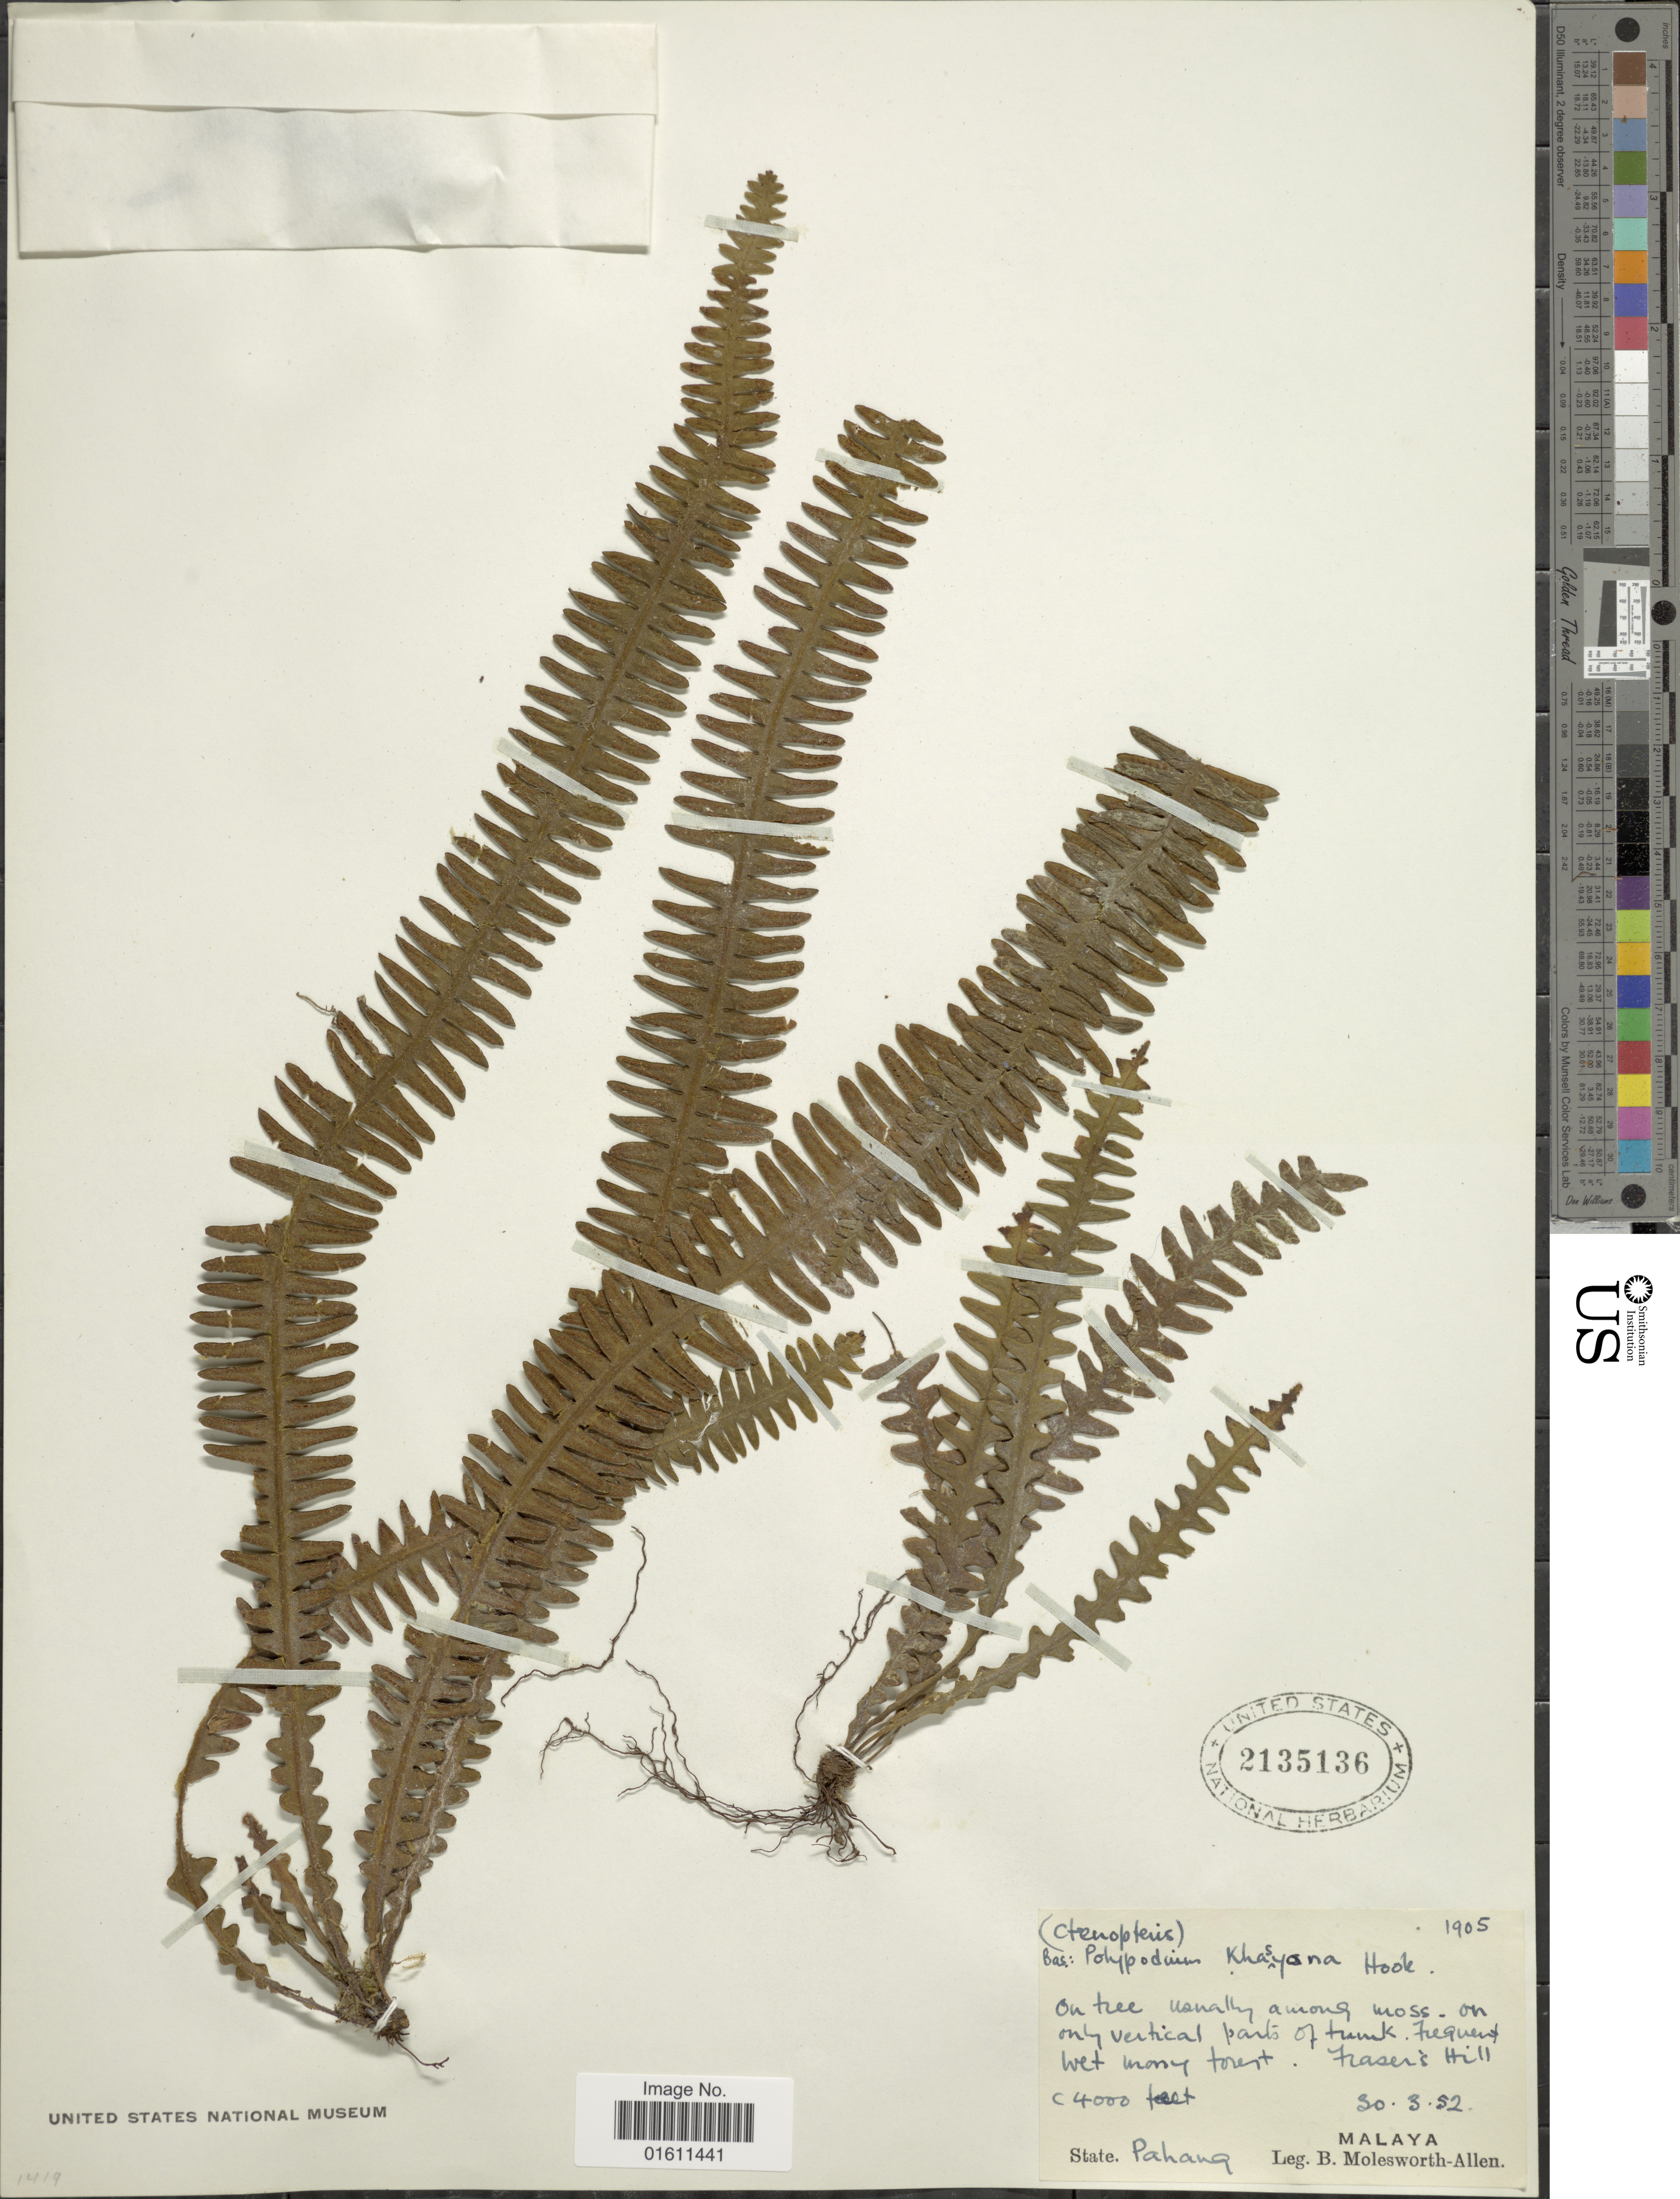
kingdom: Plantae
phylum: Tracheophyta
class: Polypodiopsida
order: Polypodiales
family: Polypodiaceae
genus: Prosaptia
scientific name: Prosaptia khasyana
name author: (Hook.) C. Chr. & Tardieu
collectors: B. E. G. Molesworth-Allen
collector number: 1905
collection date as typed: Transcribed d/m/y: 30/3/52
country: Malaysia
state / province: Pahang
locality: Malaya, State: Pahang, Fraser's Hill.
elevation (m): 1219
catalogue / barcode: US 2135136